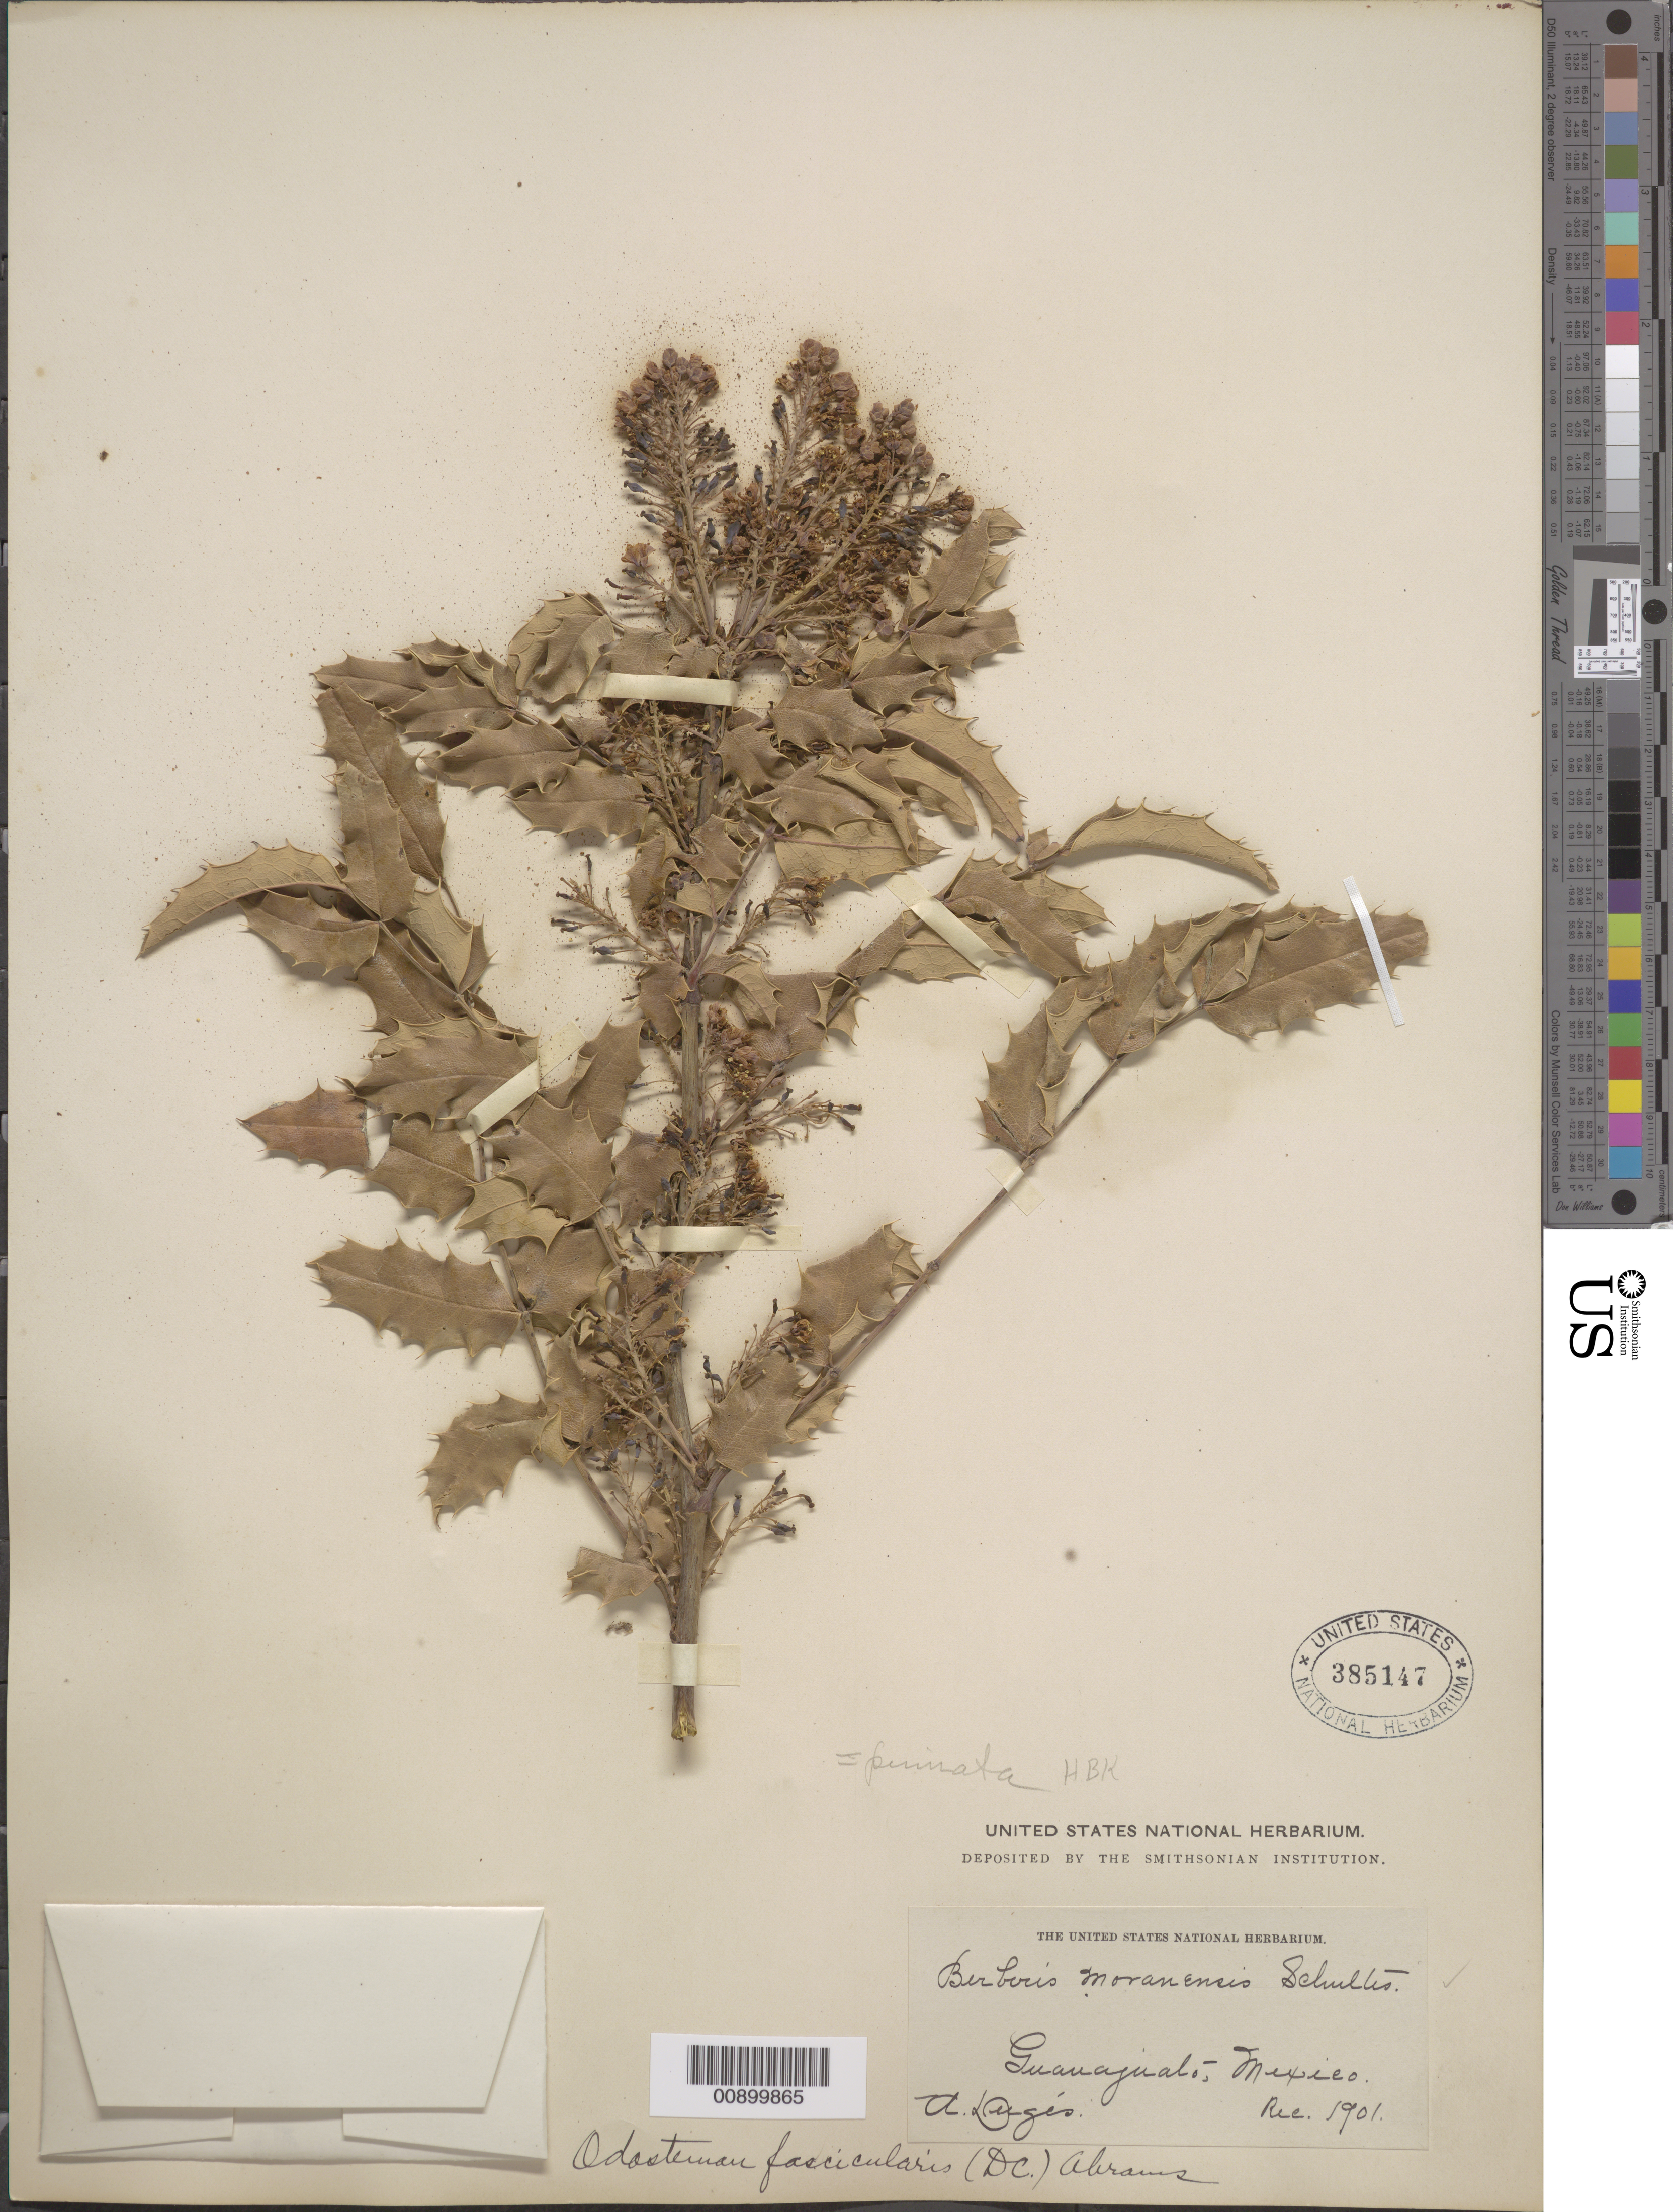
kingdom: Plantae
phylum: Tracheophyta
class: Magnoliopsida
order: Ranunculales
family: Berberidaceae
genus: Mahonia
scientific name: Mahonia fascicularis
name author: DC.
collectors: A. Dugès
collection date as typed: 1901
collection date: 1901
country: Mexico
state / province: Guanajuato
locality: Guanajuato.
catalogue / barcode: US 385147